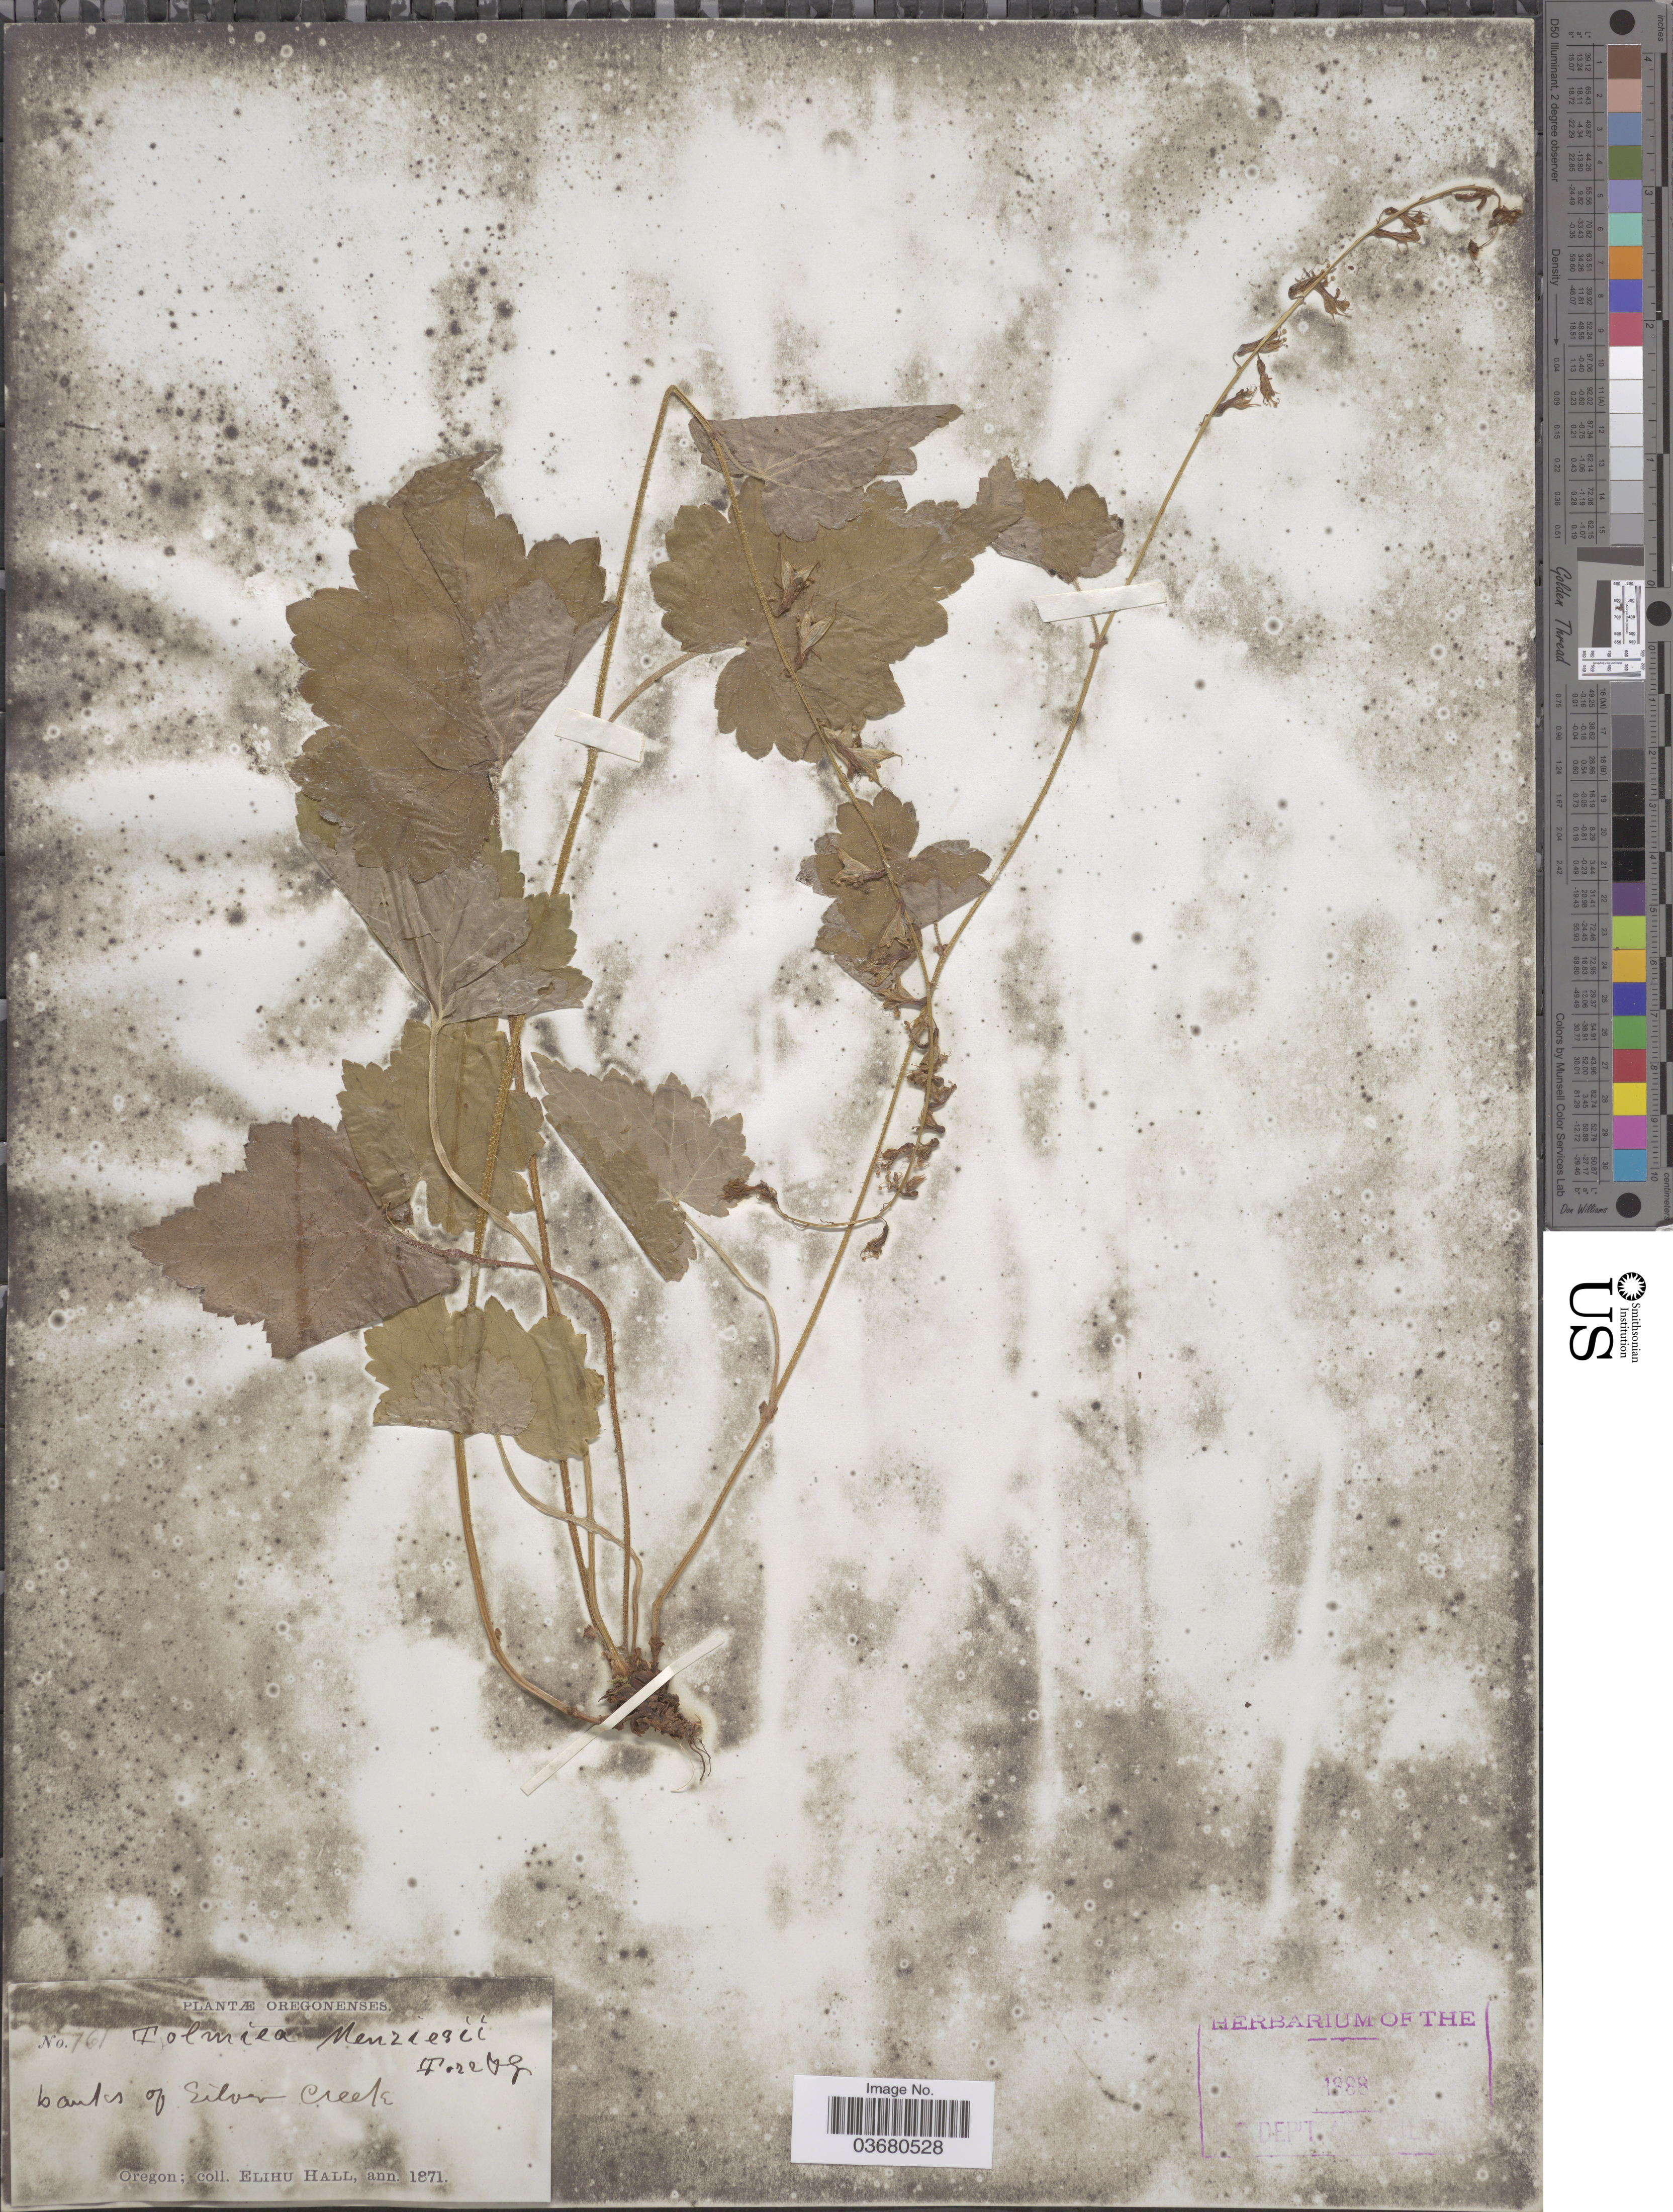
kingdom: Plantae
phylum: Tracheophyta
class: Magnoliopsida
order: Saxifragales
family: Saxifragaceae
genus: Tolmiea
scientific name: Tolmiea menziesii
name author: (Pursh) Torr. & A. Gray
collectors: E. Hall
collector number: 761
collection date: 1871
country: United States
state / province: Oregon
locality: Banks of Silver Creek.